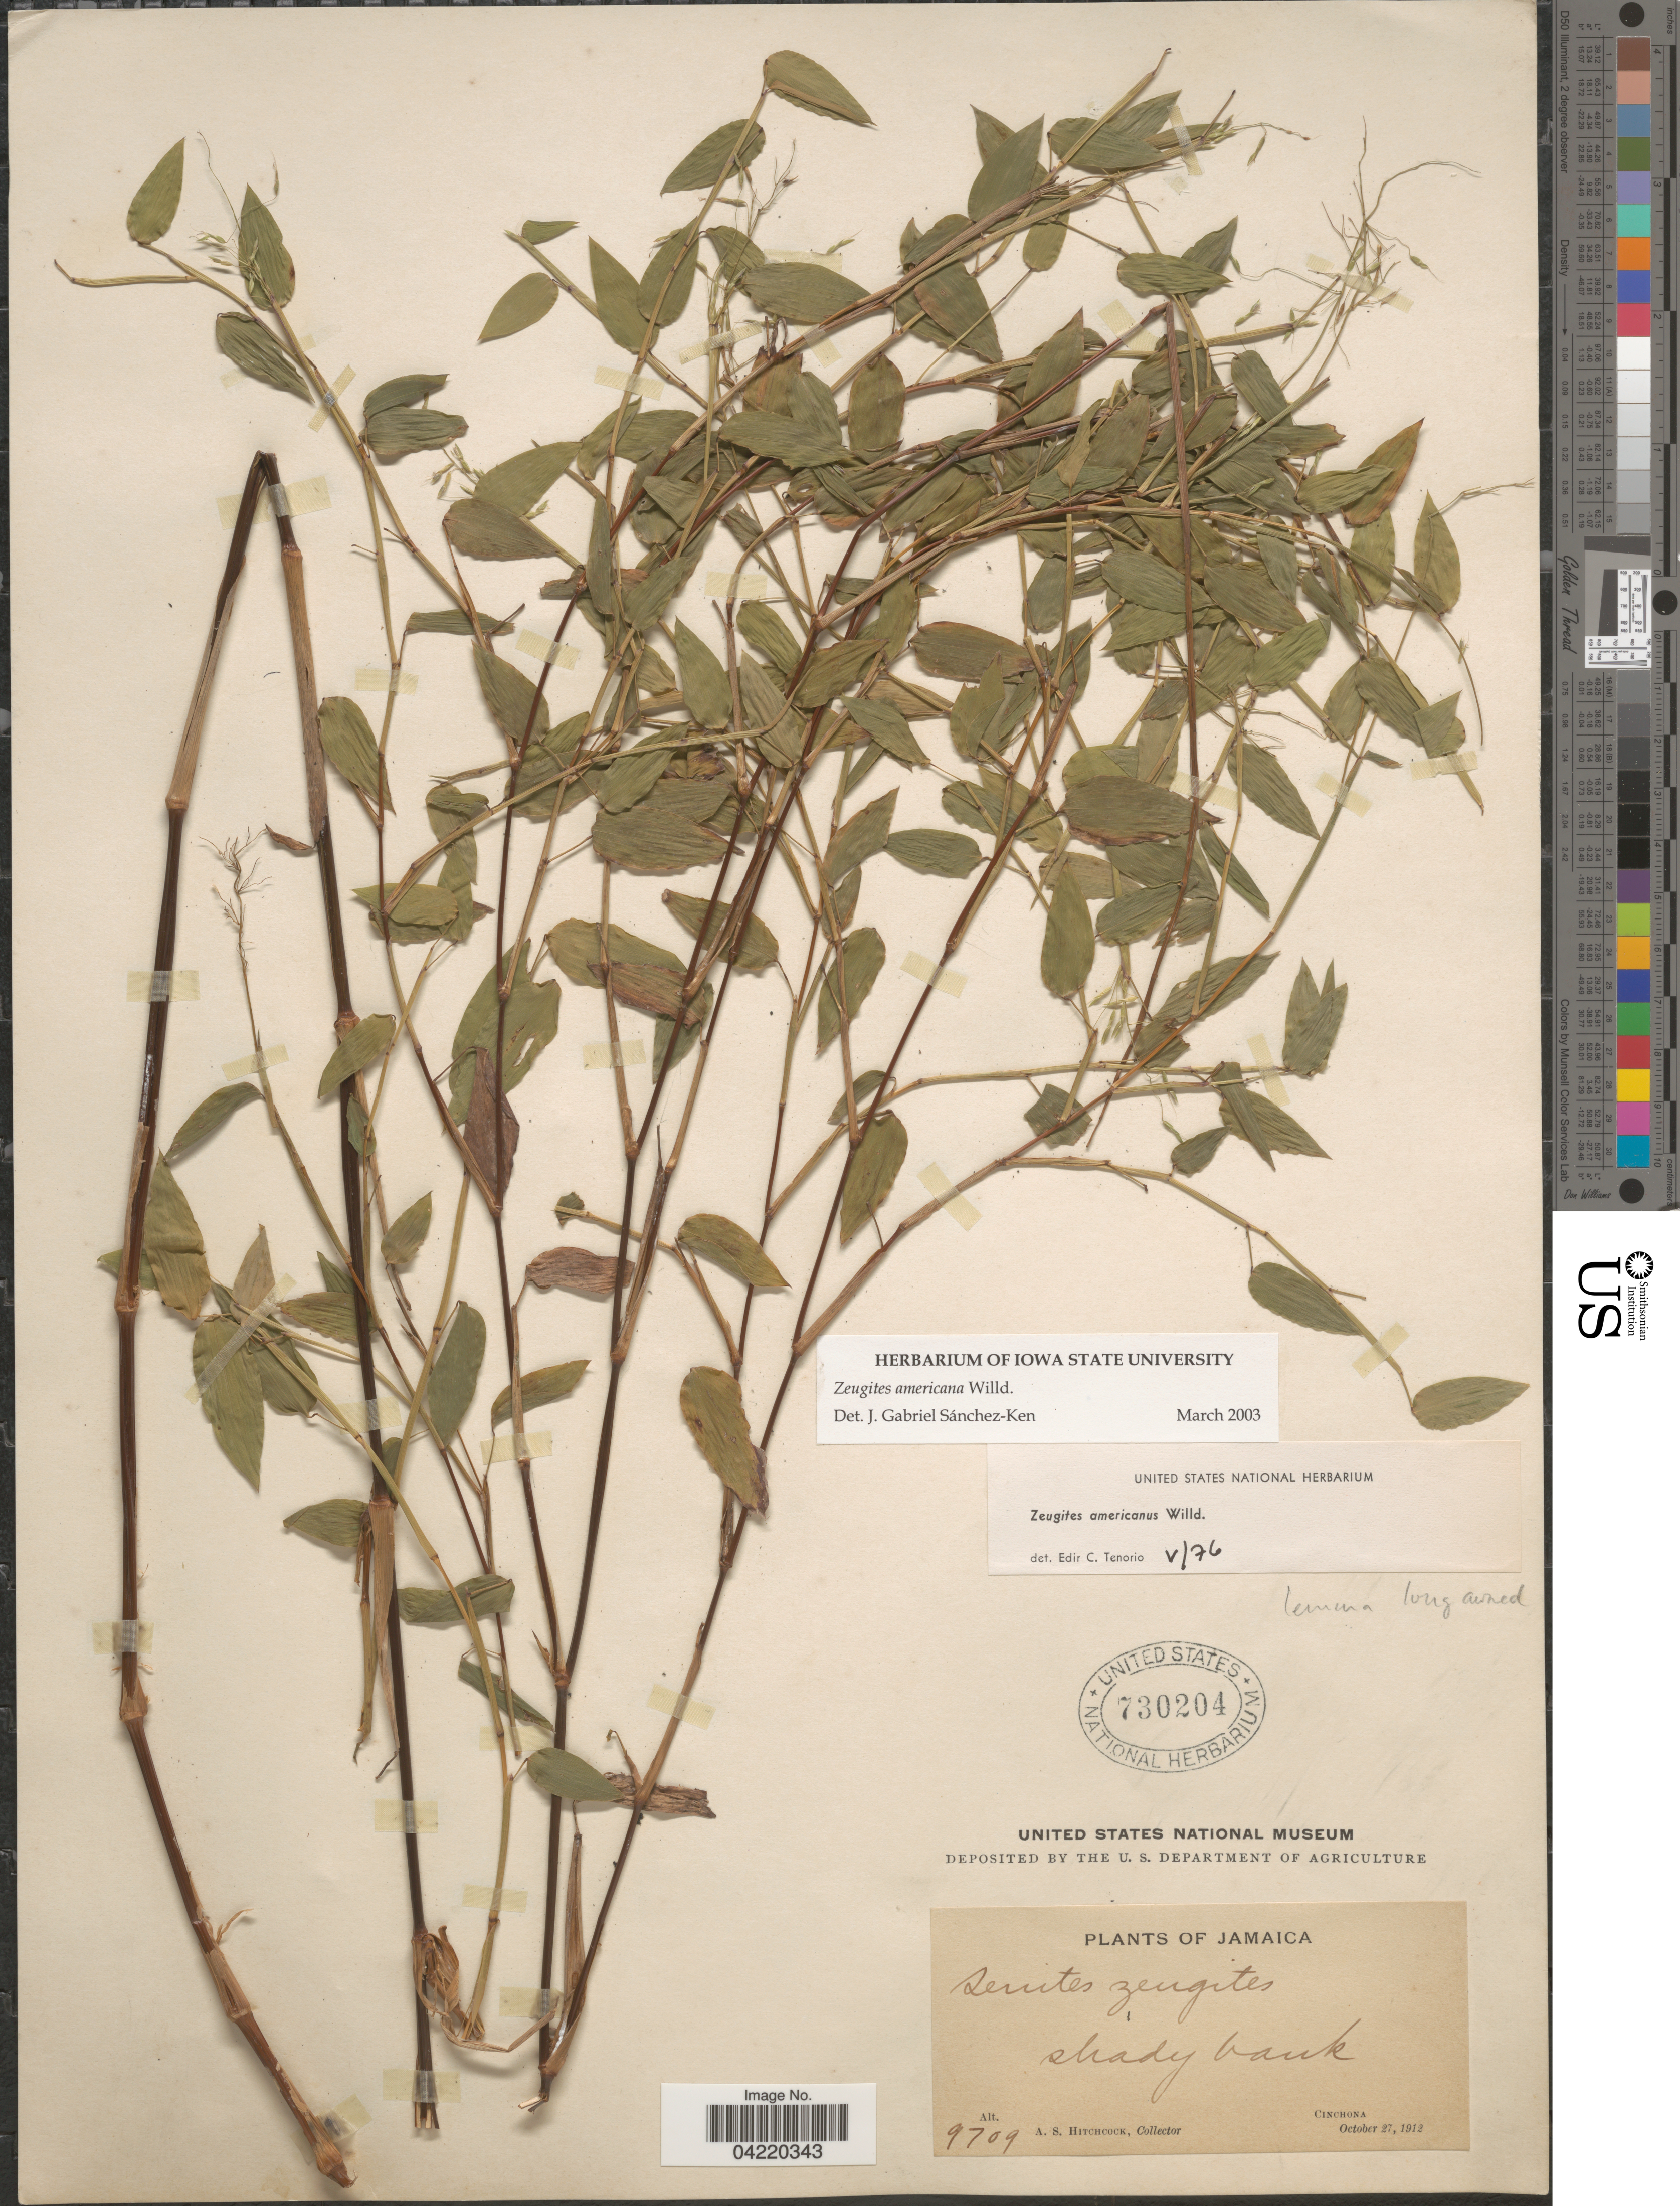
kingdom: Plantae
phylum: Tracheophyta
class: Liliopsida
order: Poales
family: Poaceae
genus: Zeugites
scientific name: Zeugites americanus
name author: Willd.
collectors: A. S. Hitchcock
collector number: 9709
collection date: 1912-10-27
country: Jamaica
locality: Cinchona.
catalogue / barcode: US 730204